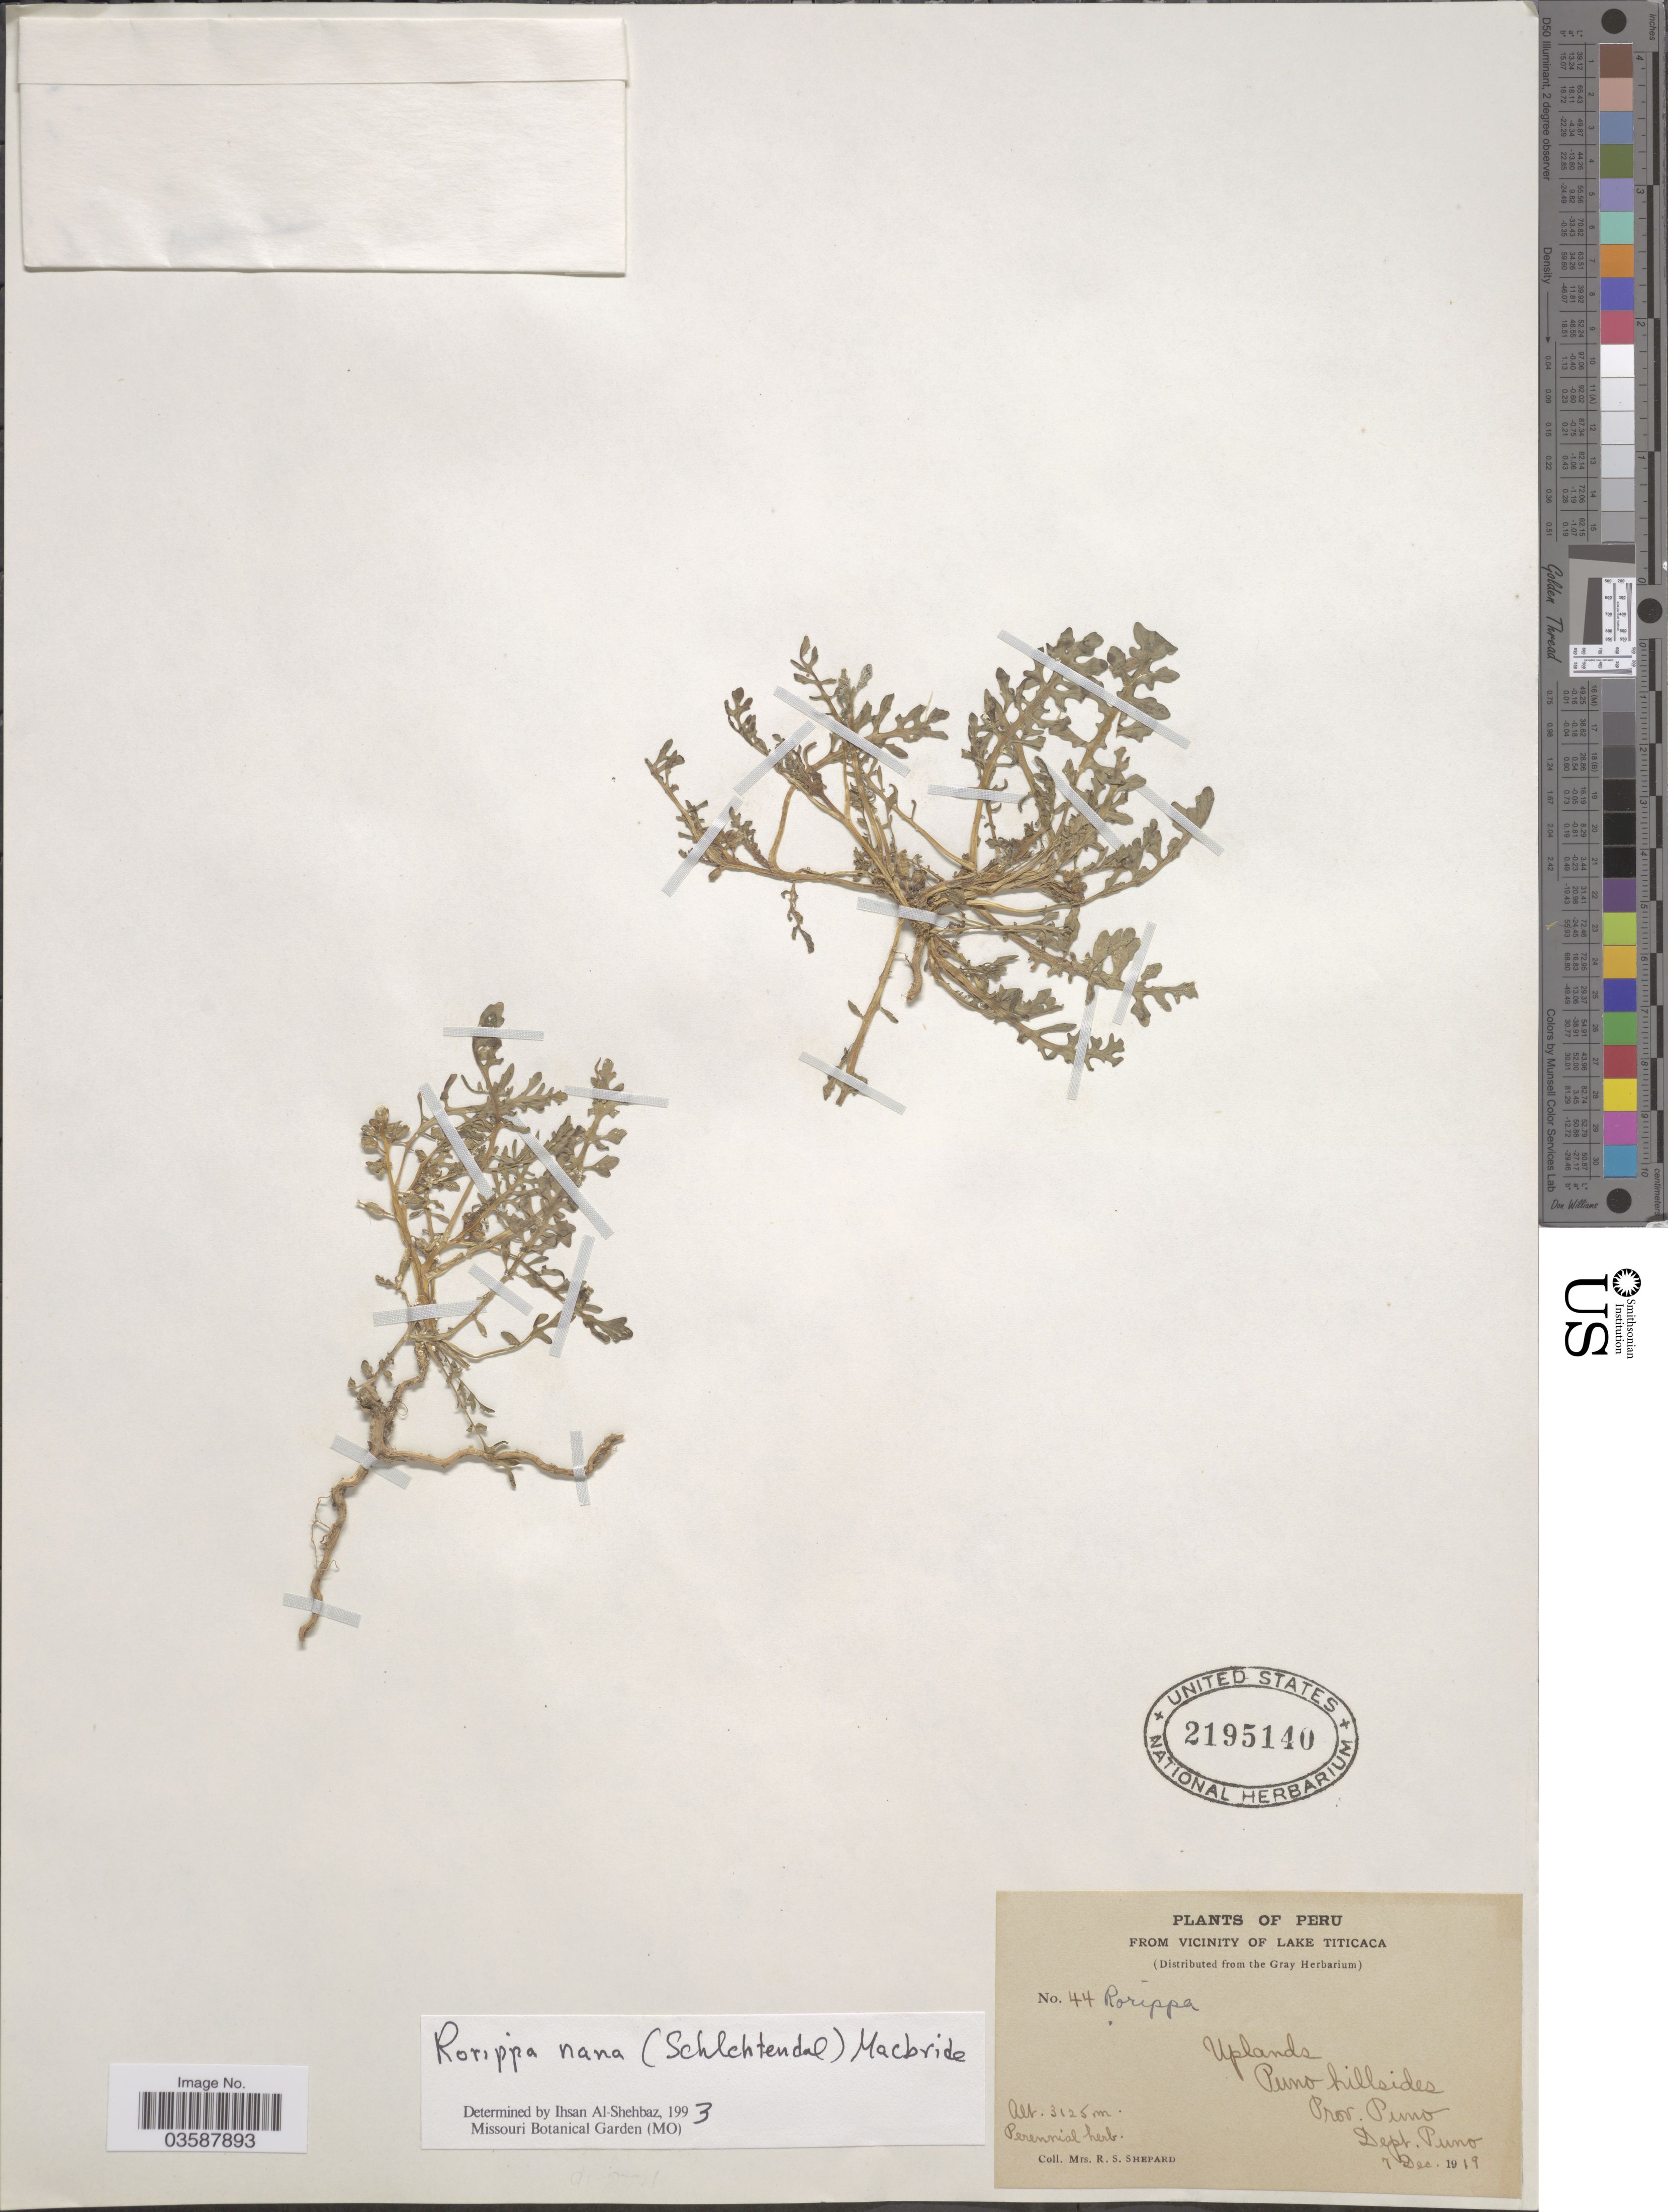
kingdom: Plantae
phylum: Tracheophyta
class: Magnoliopsida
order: Brassicales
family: Brassicaceae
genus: Rorippa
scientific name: Rorippa nana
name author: (Schltdl.) J.F. Macbr.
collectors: R. Shepard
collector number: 44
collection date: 1919-12-07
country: Peru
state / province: Puno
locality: Vicinity of Lake Titicaca. Uplands, Puno hillsides, Prov. Puno. Dept. Puno.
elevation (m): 3125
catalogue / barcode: US 2195140